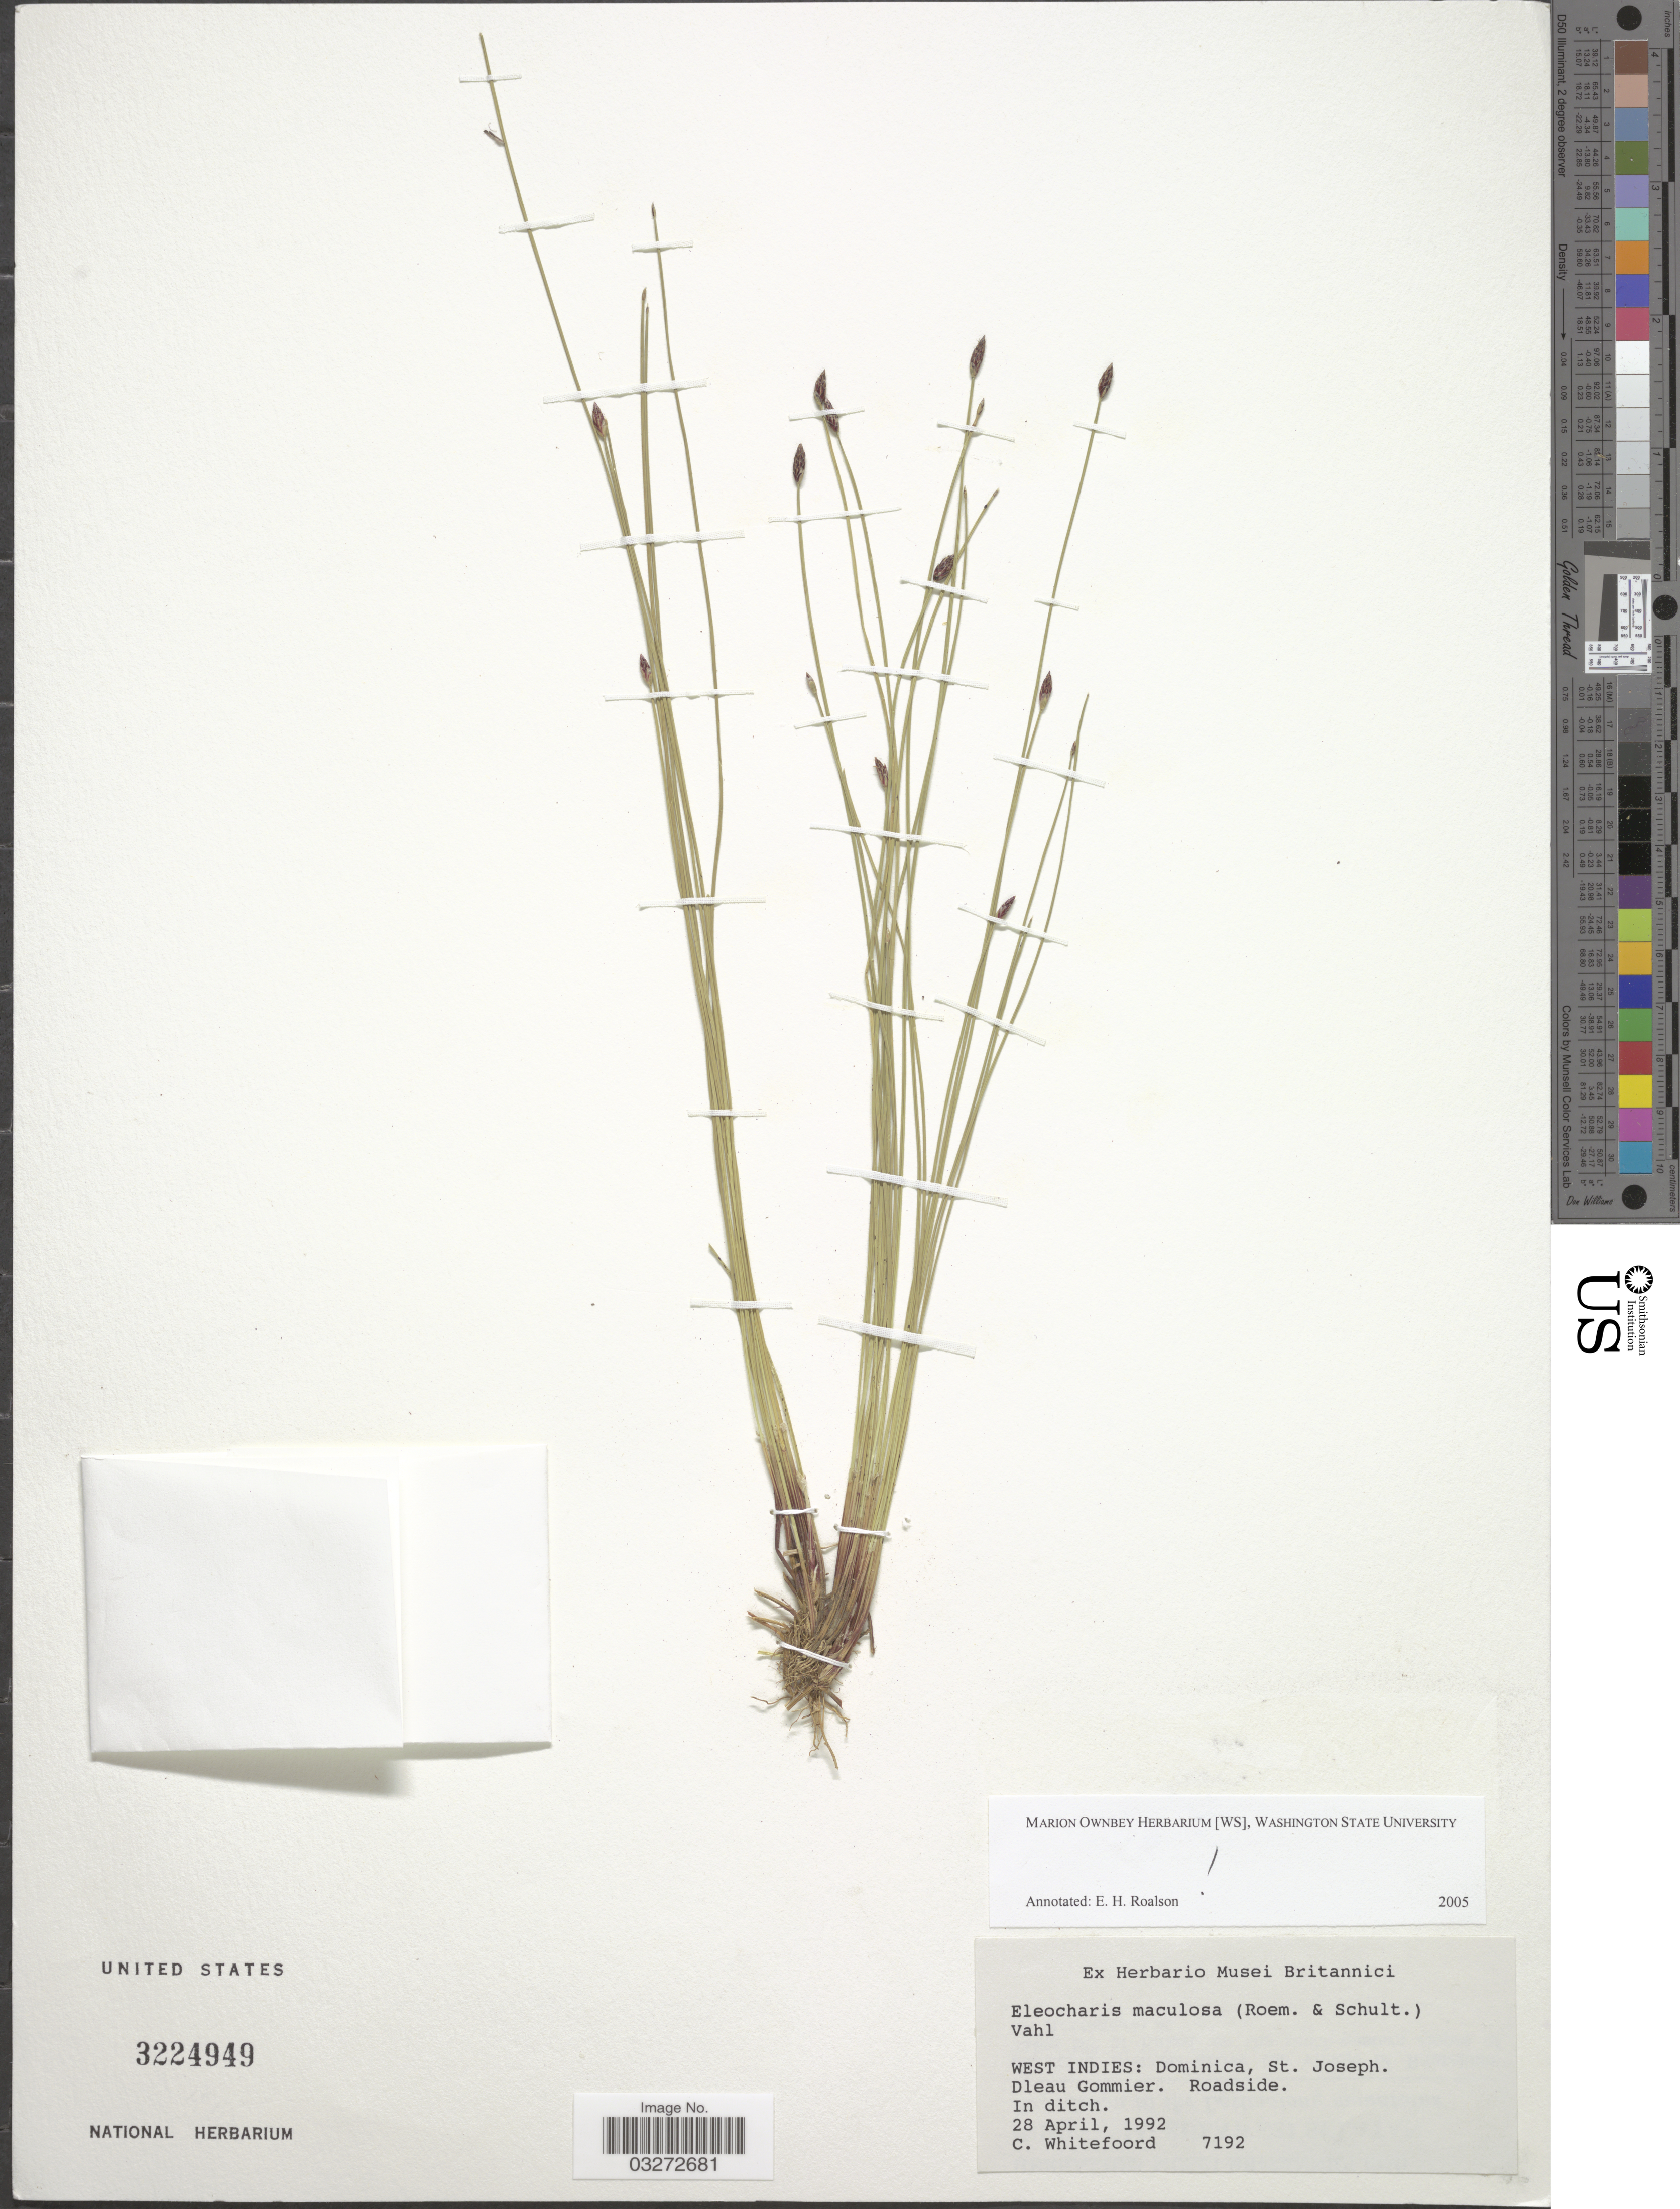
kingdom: Plantae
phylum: Tracheophyta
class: Liliopsida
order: Poales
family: Cyperaceae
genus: Eleocharis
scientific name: Eleocharis maculosa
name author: (Vahl) Roem. & Schult.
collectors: C. Whitefoord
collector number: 7192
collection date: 1992-04-28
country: Dominica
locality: West Indies. St. Joseph. Dleau Gommier.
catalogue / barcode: US 3224949